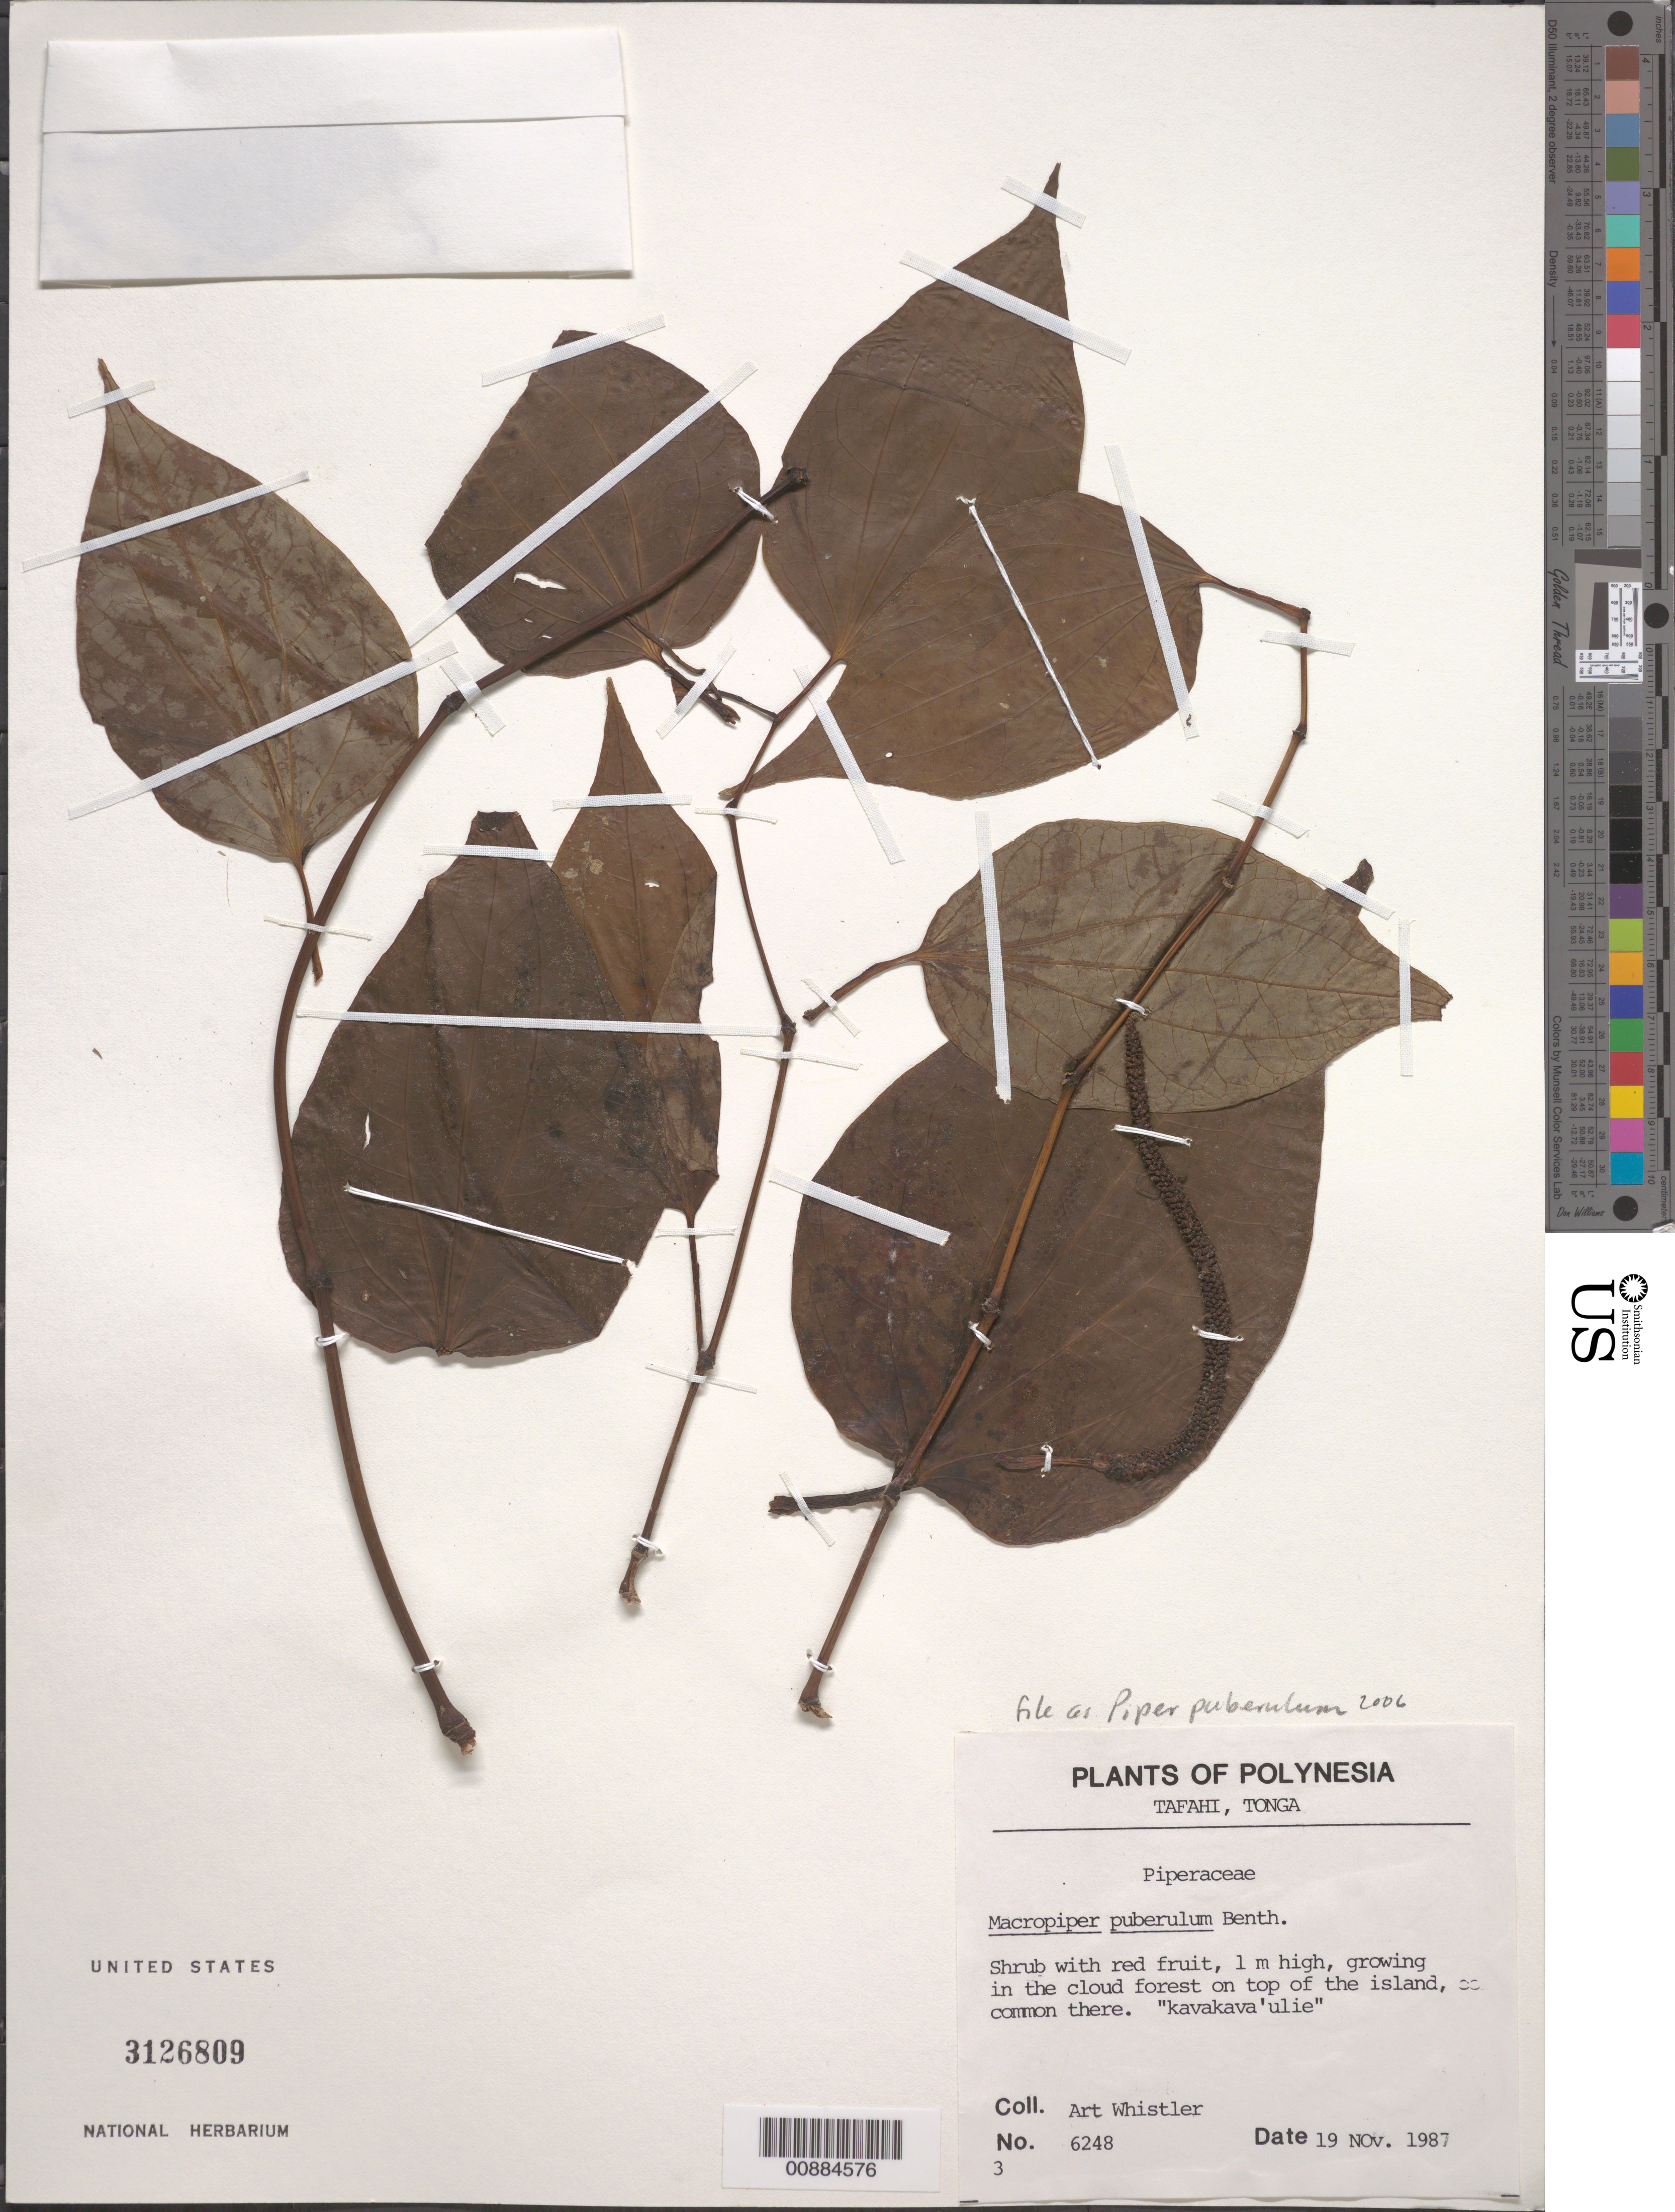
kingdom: Plantae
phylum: Tracheophyta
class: Magnoliopsida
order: Piperales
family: Piperaceae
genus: Piper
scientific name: Piper puberulum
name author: (Benth.) Seem.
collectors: A. Whistler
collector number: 6248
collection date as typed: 19 Nov 1987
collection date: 1987-11-19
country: Tonga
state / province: Tonga Outliers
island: Tafahi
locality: Tafahi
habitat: In the cloud forest on top of the island.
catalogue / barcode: US 3126809